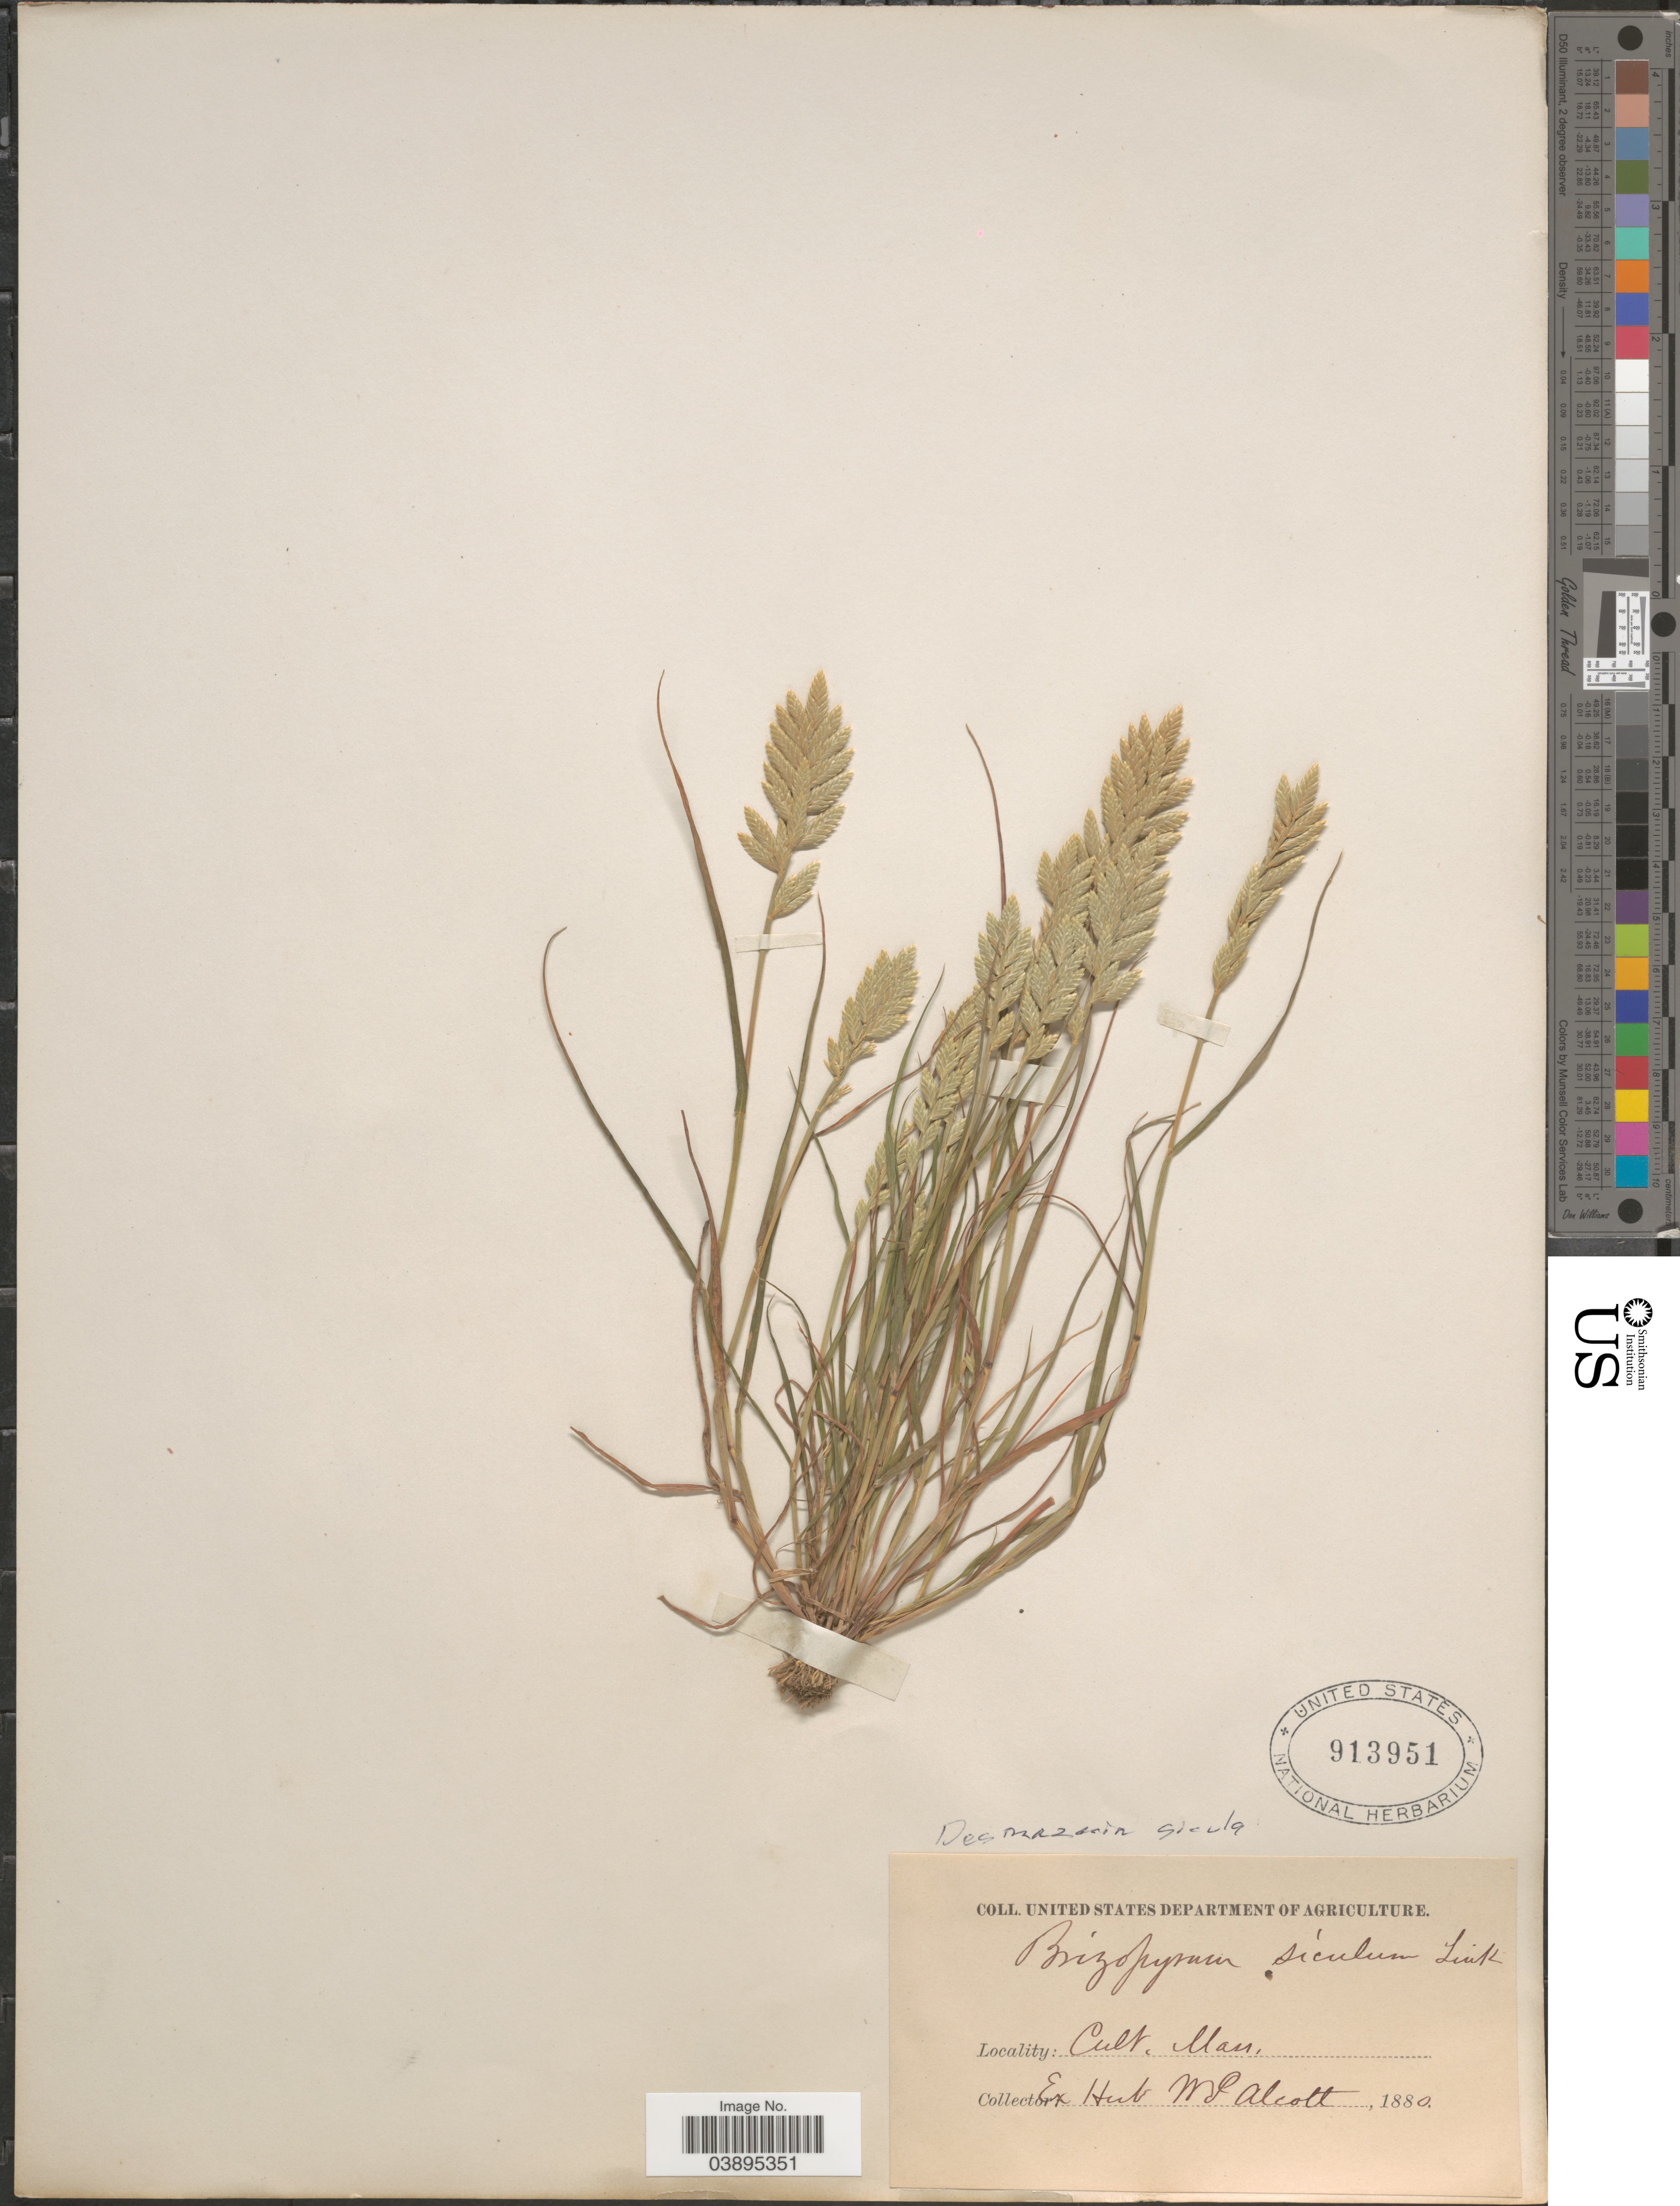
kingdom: Plantae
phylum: Tracheophyta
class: Liliopsida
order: Poales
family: Poaceae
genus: Desmazeria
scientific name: Desmazeria sicula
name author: (Jacq.) Dumort.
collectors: Ex herb. W. P. Alcott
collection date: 1880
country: United States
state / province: Massachusetts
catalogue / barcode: US 913951